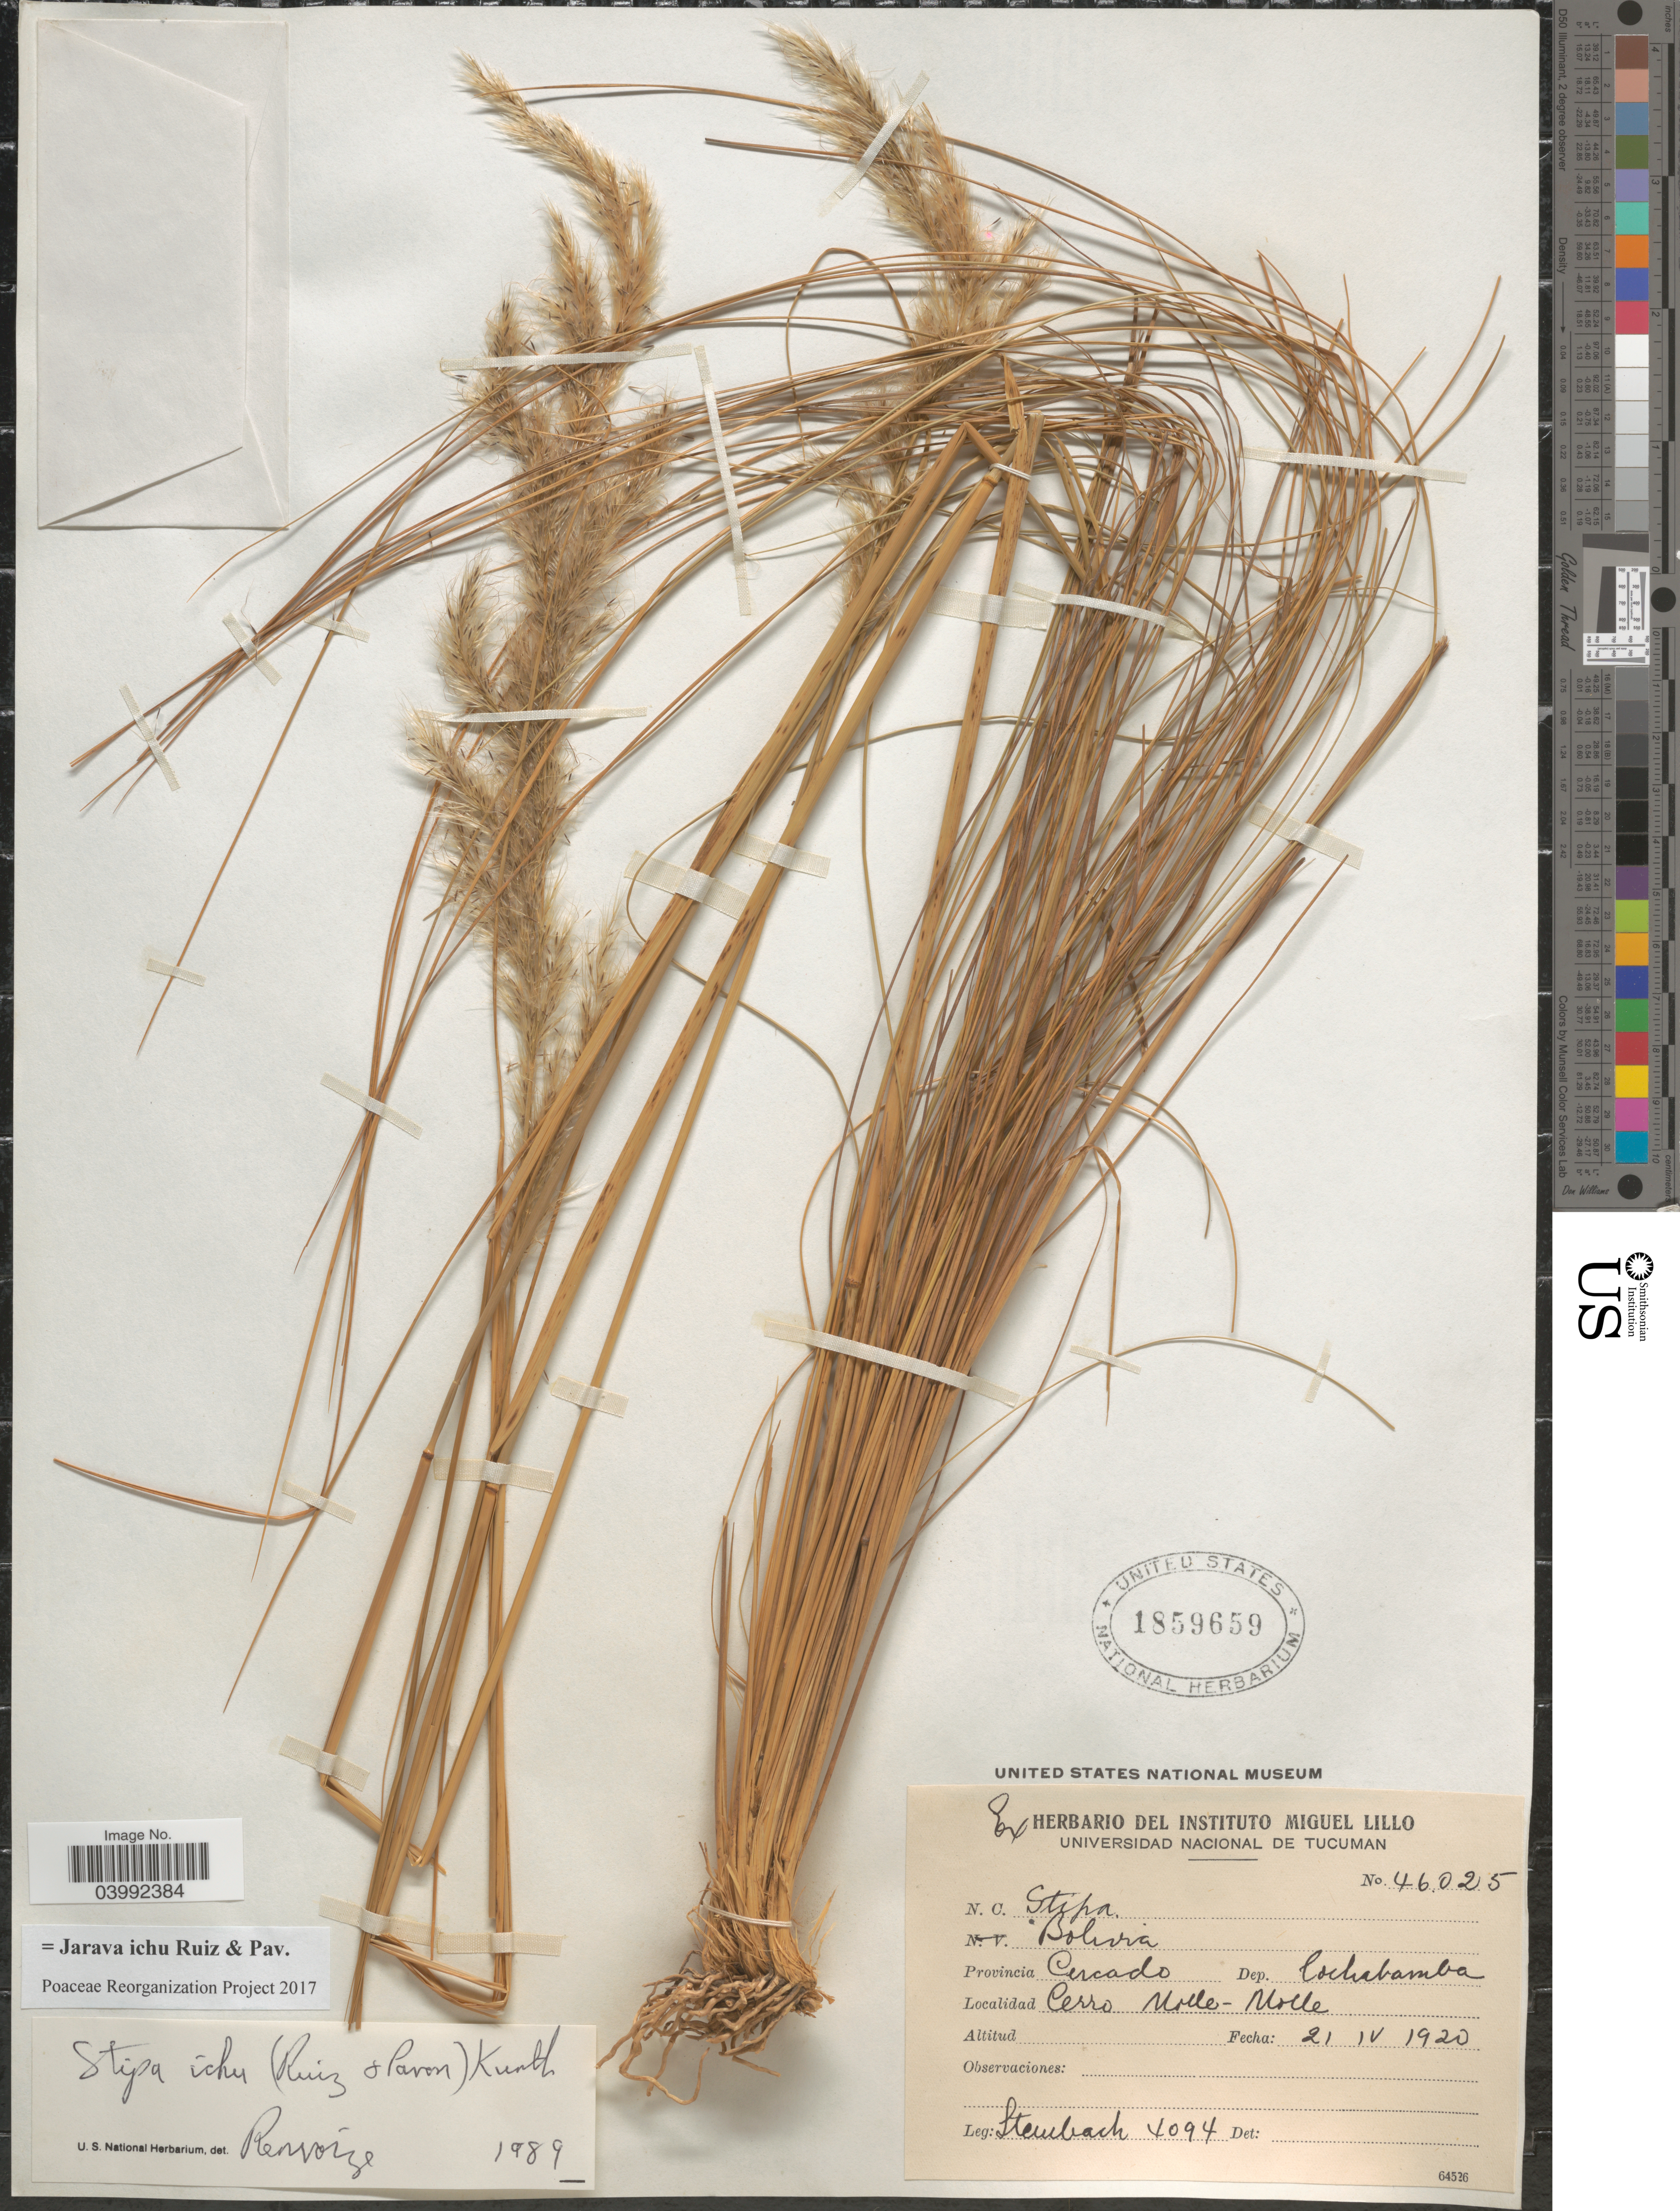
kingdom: Plantae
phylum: Tracheophyta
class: Liliopsida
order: Poales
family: Poaceae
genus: Jarava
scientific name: Jarava ichu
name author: Ruiz & Pav.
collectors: Steinbach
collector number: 4094*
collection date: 1920-04-21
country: Bolivia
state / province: Cochabamba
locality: Provincia Cercado. Dep. Cochabamba. Cerro Molle-Molle.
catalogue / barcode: US 1859659